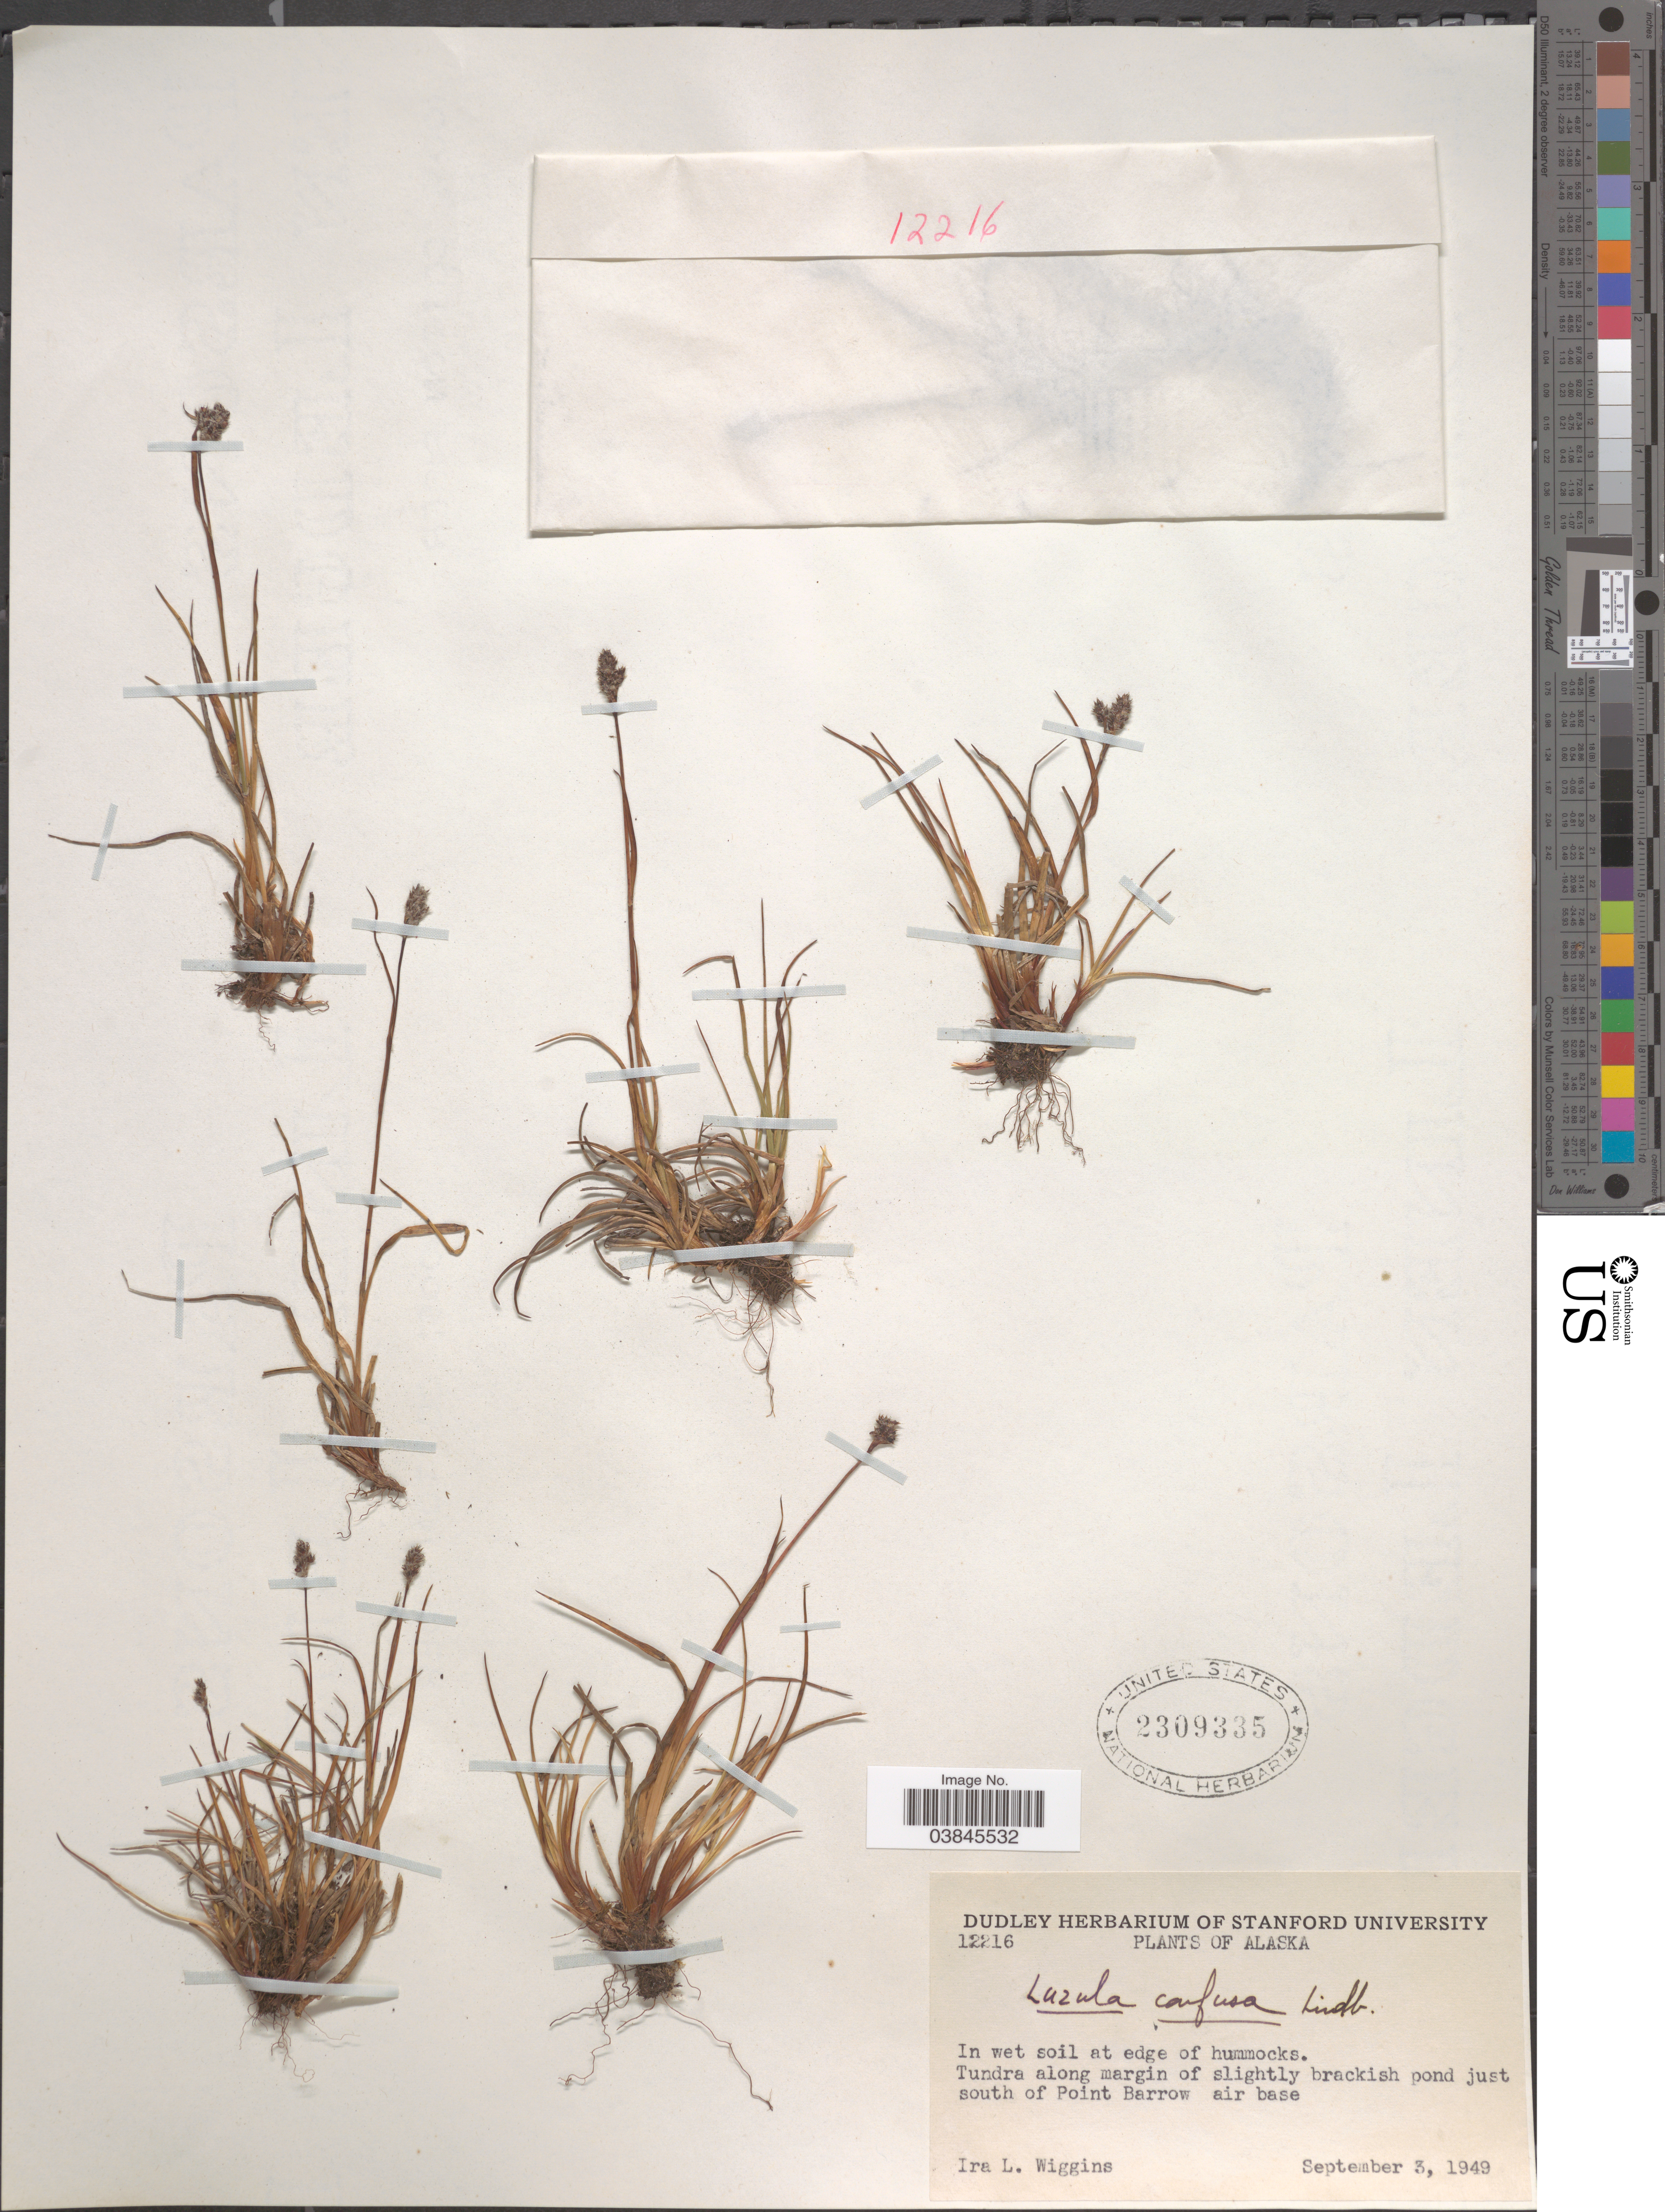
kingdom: Plantae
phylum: Tracheophyta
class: Liliopsida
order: Poales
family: Juncaceae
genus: Luzula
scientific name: Luzula confusa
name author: Lindeb.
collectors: I. L. Wiggins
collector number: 12216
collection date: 1949-09-03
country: United States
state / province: Alaska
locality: In wet soil at edge of hummocks. Tundra along margin of slightly brackish pond just south of Point Barrow air base.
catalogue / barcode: US 2309335